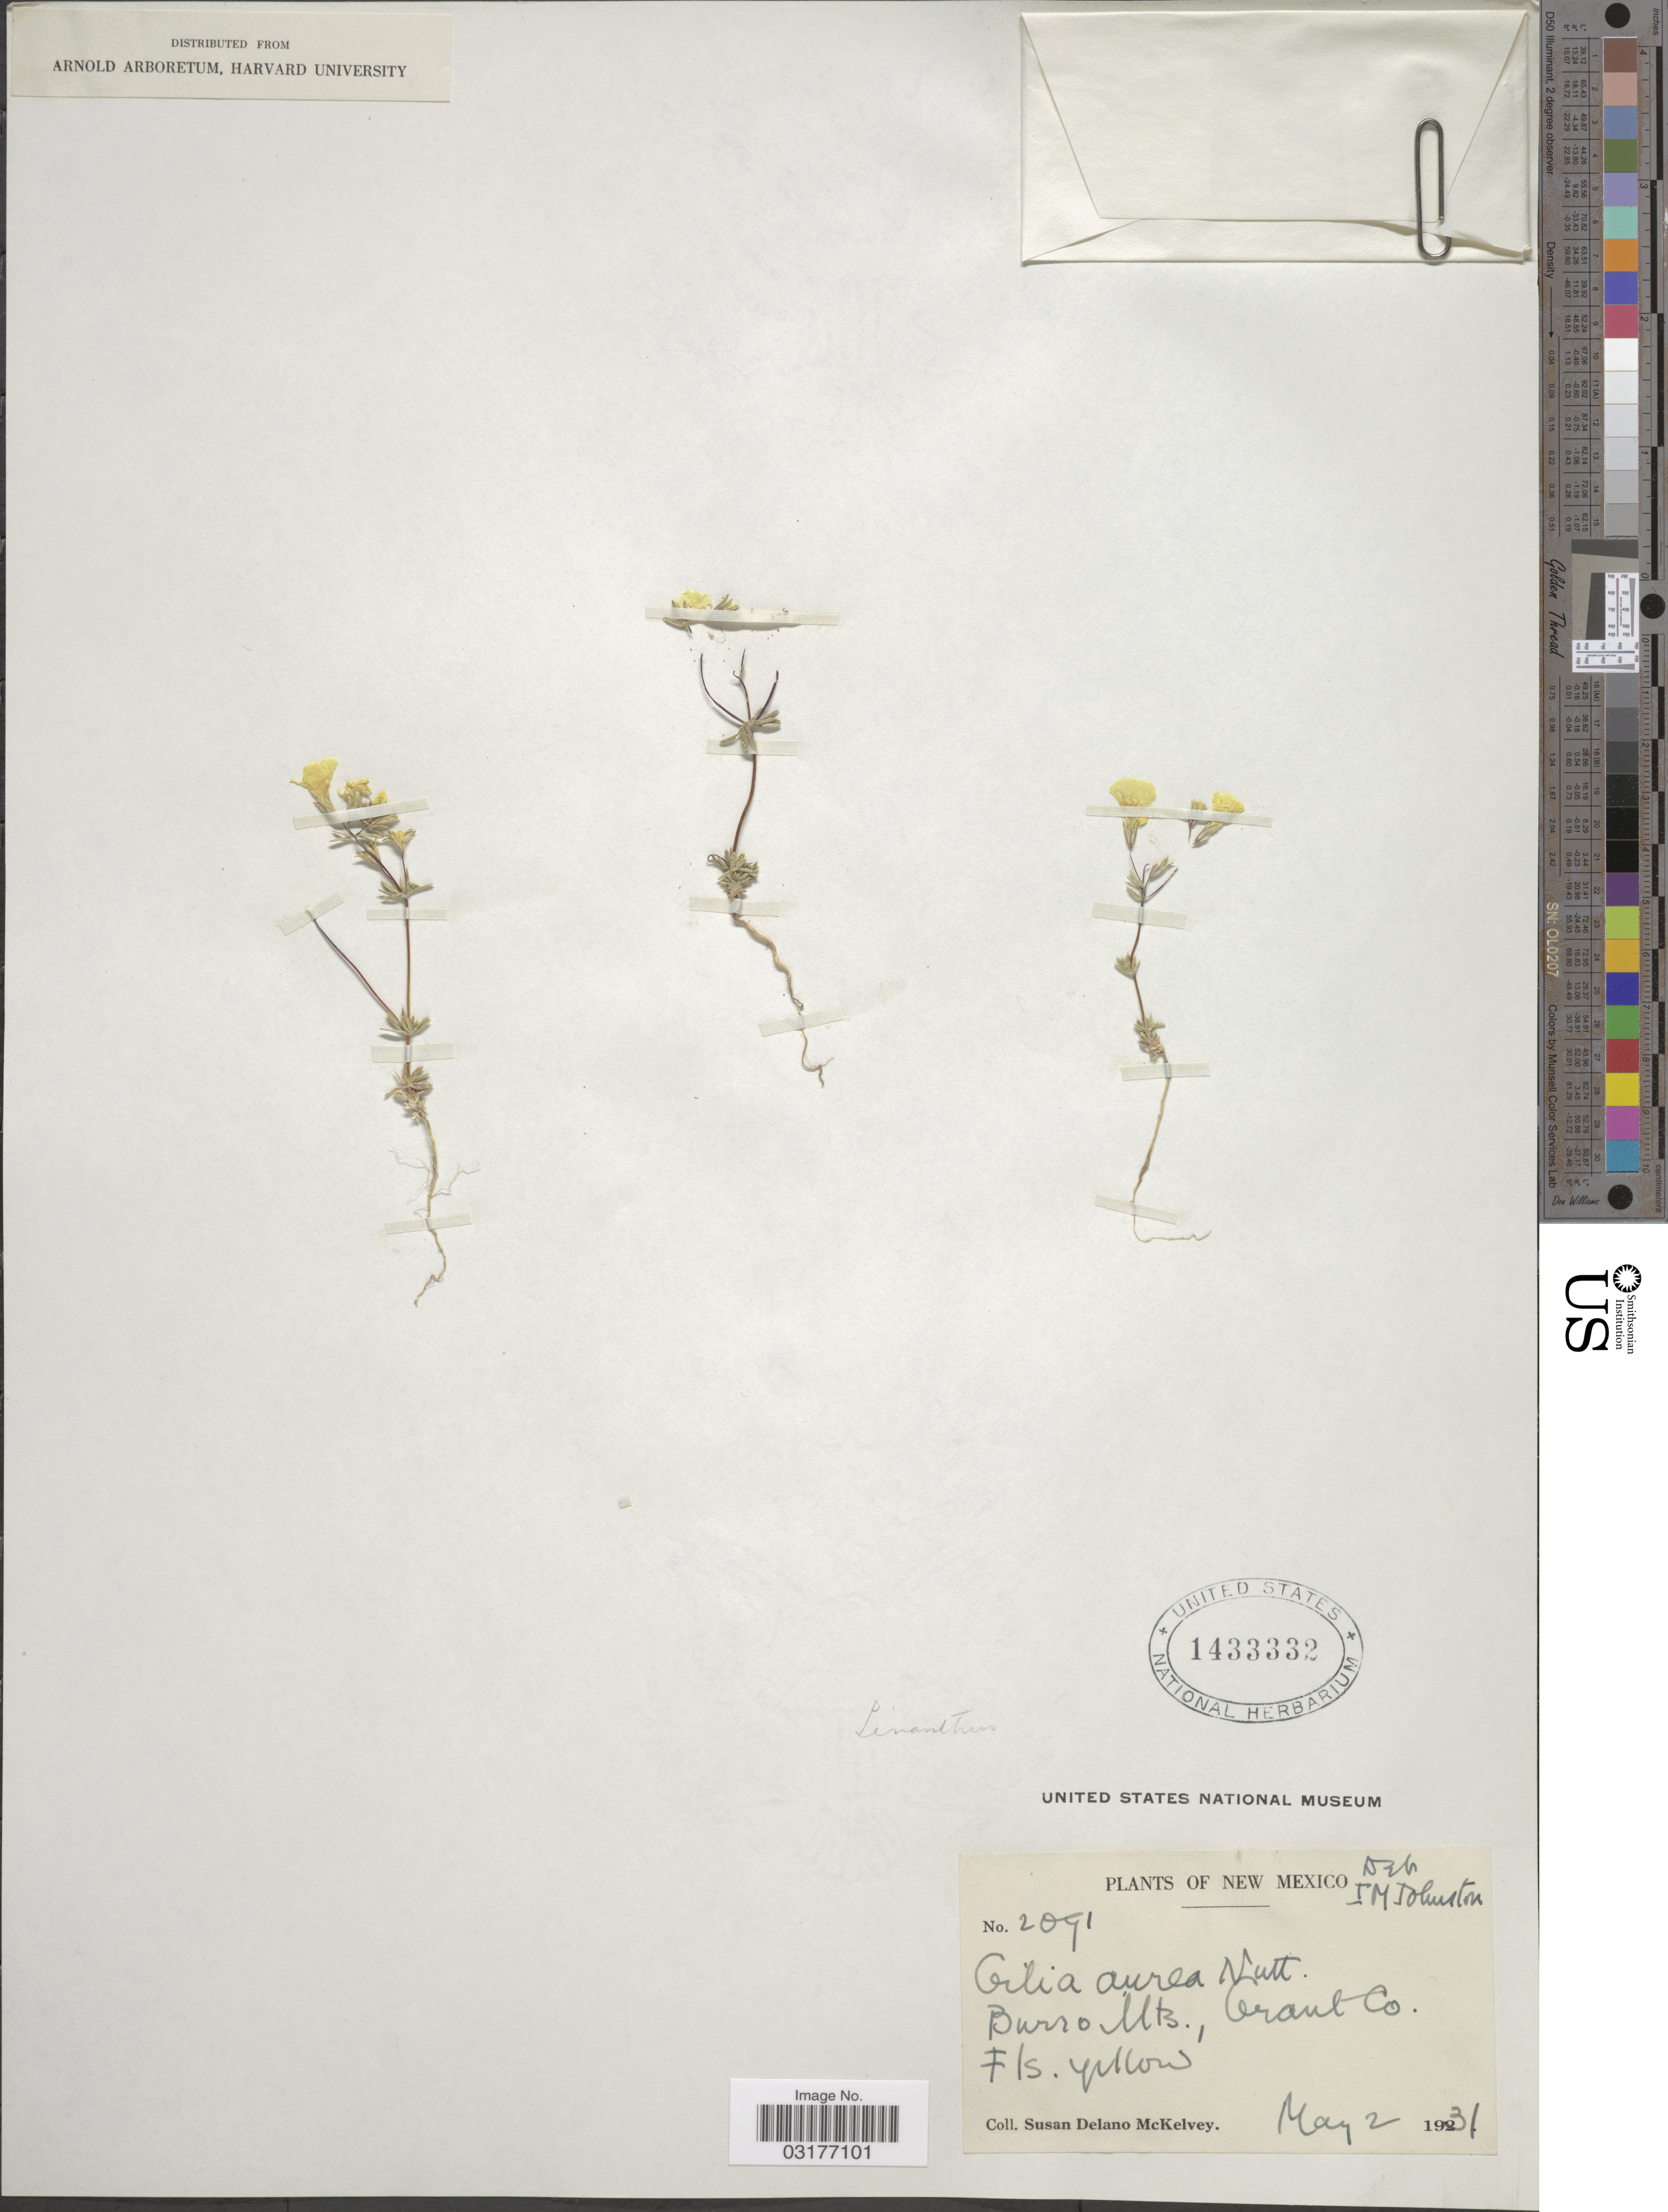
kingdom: Plantae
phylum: Tracheophyta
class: Magnoliopsida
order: Ericales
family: Polemoniaceae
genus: Leptosiphon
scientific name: Leptosiphon chrysanthus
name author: J.M. Porter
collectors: S. A. McKelvey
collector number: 2091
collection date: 1931-05-02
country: United States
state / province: New Mexico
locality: Burro Mts., Grant Co.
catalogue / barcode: US 1433332